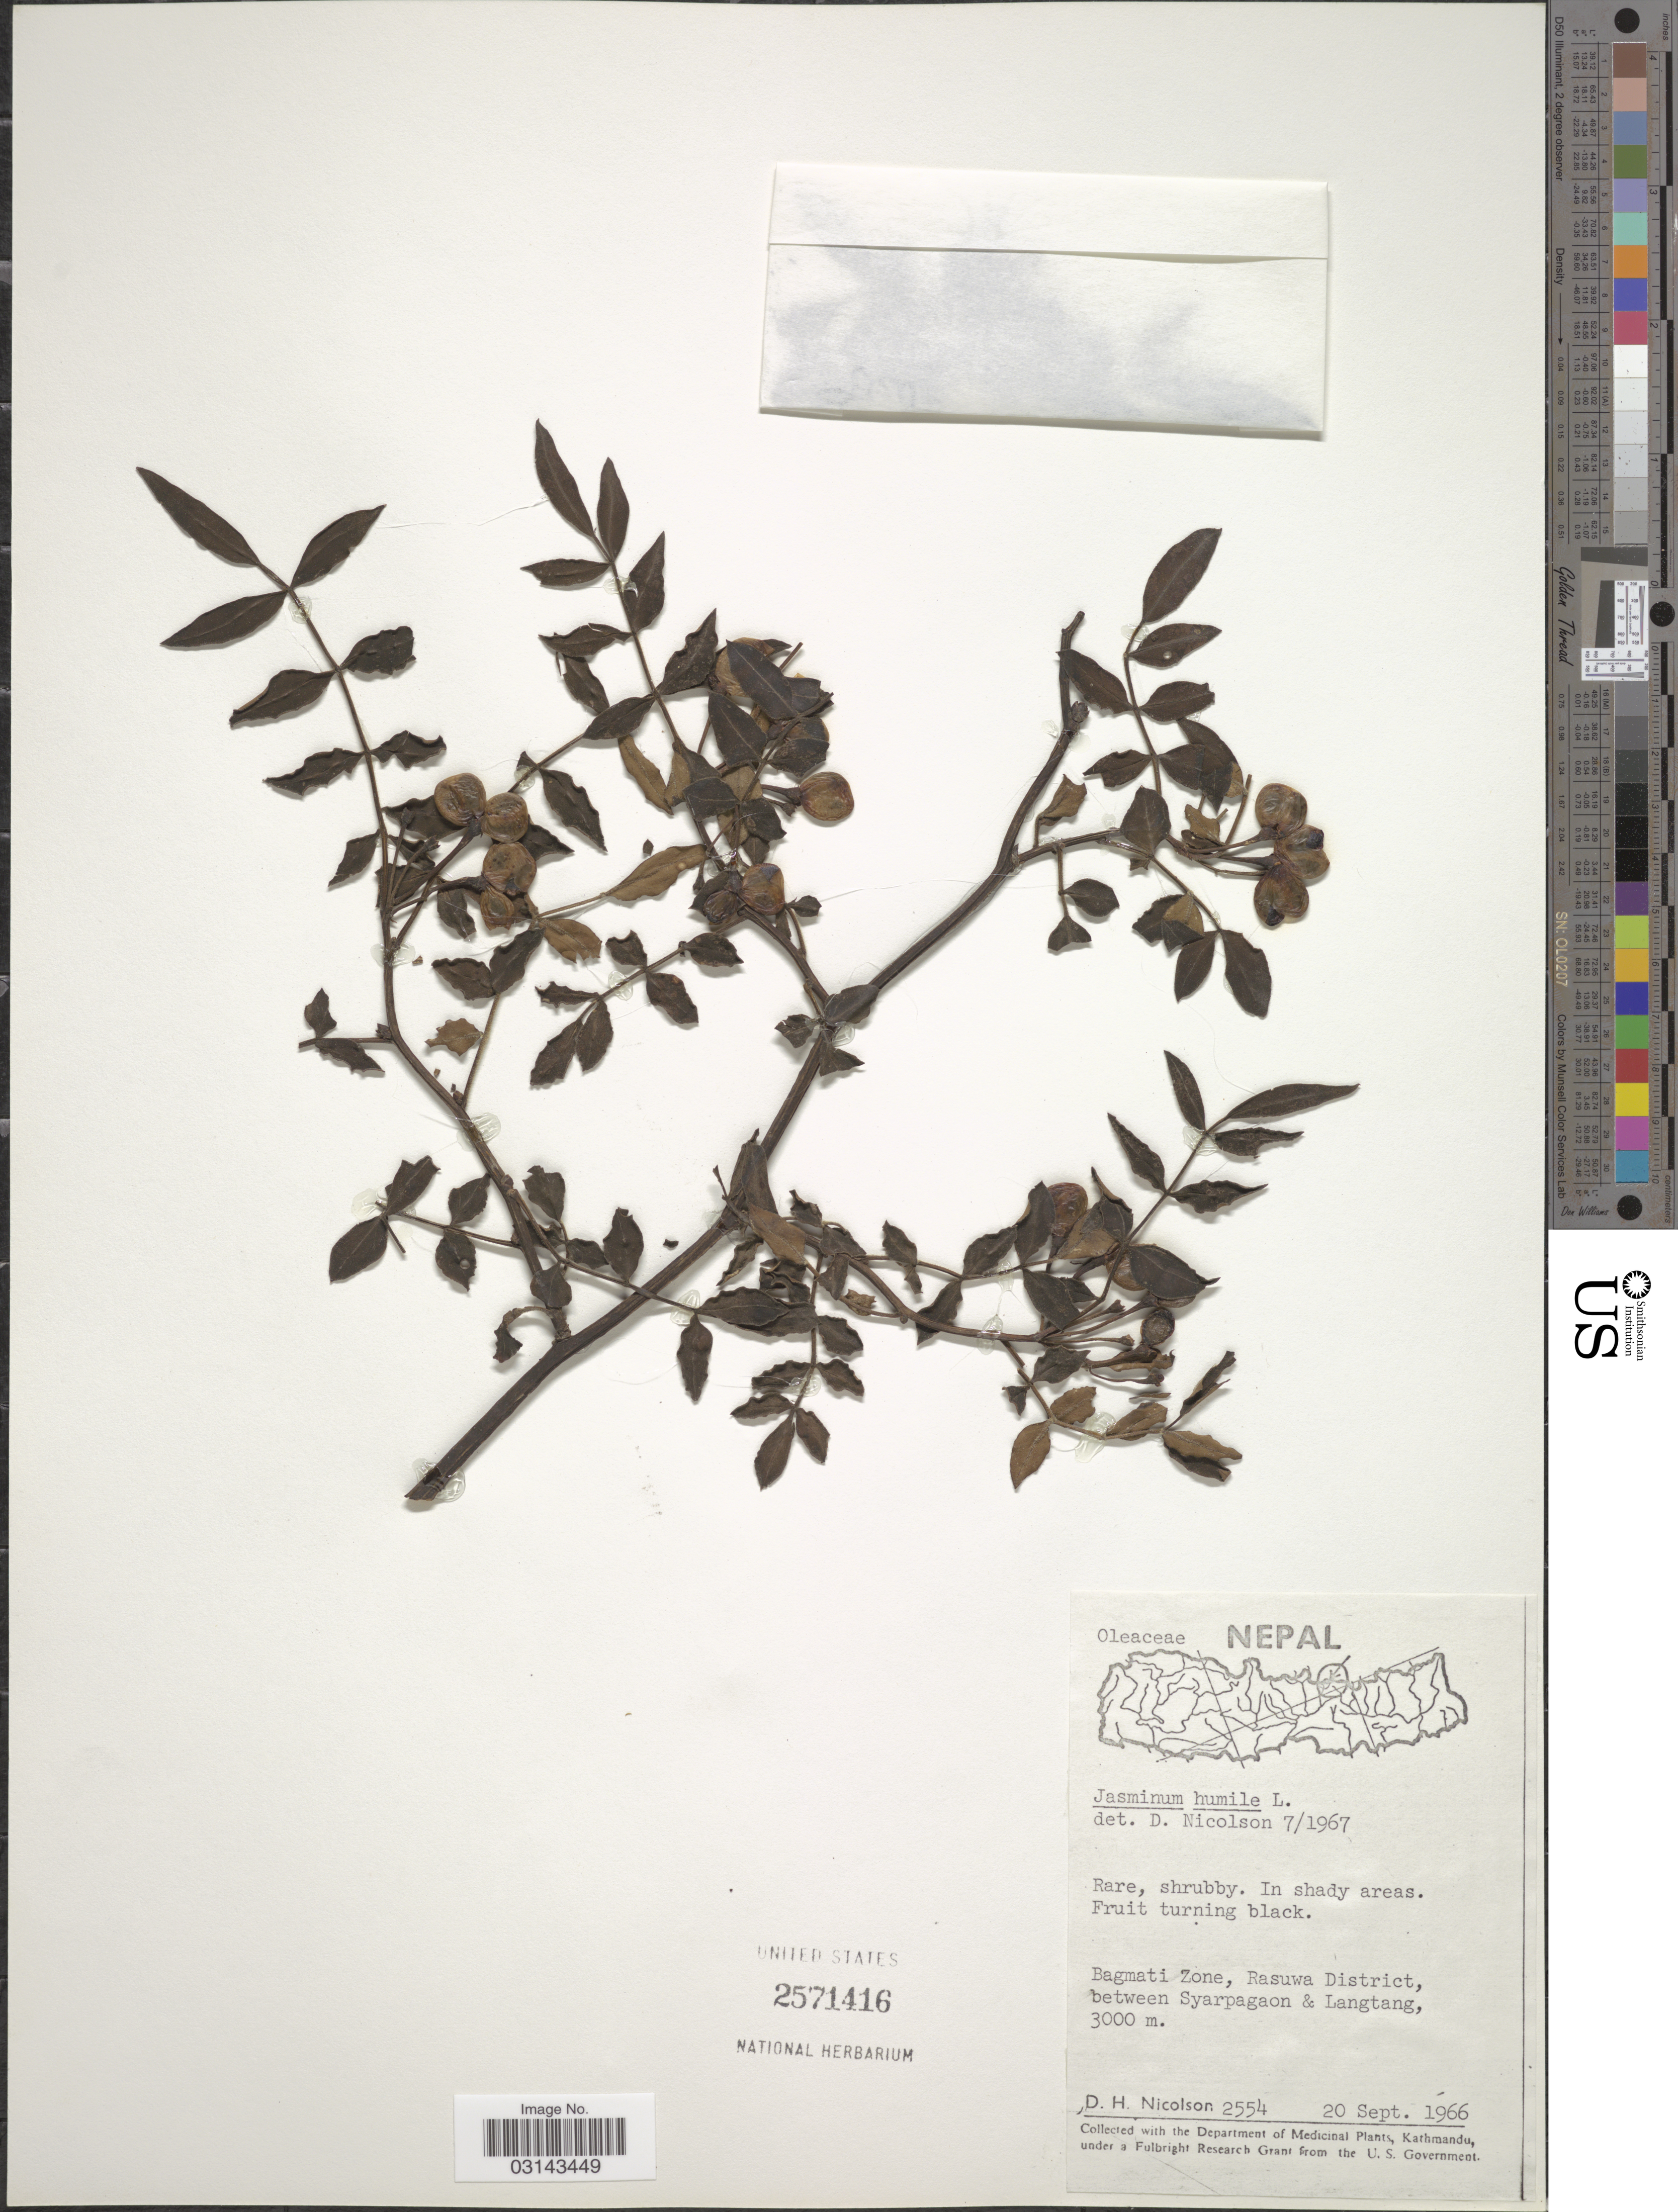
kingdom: Plantae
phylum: Tracheophyta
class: Magnoliopsida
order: Lamiales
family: Oleaceae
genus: Jasminum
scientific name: Jasminum humile var. humile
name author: L.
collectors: D. H. Nicolson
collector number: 2554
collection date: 1966-09-20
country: Nepal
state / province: Bagmati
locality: Bagmati Zone, Rasuwa District, between Syarpagaon & Langtang.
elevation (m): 3000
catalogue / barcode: US 2571416